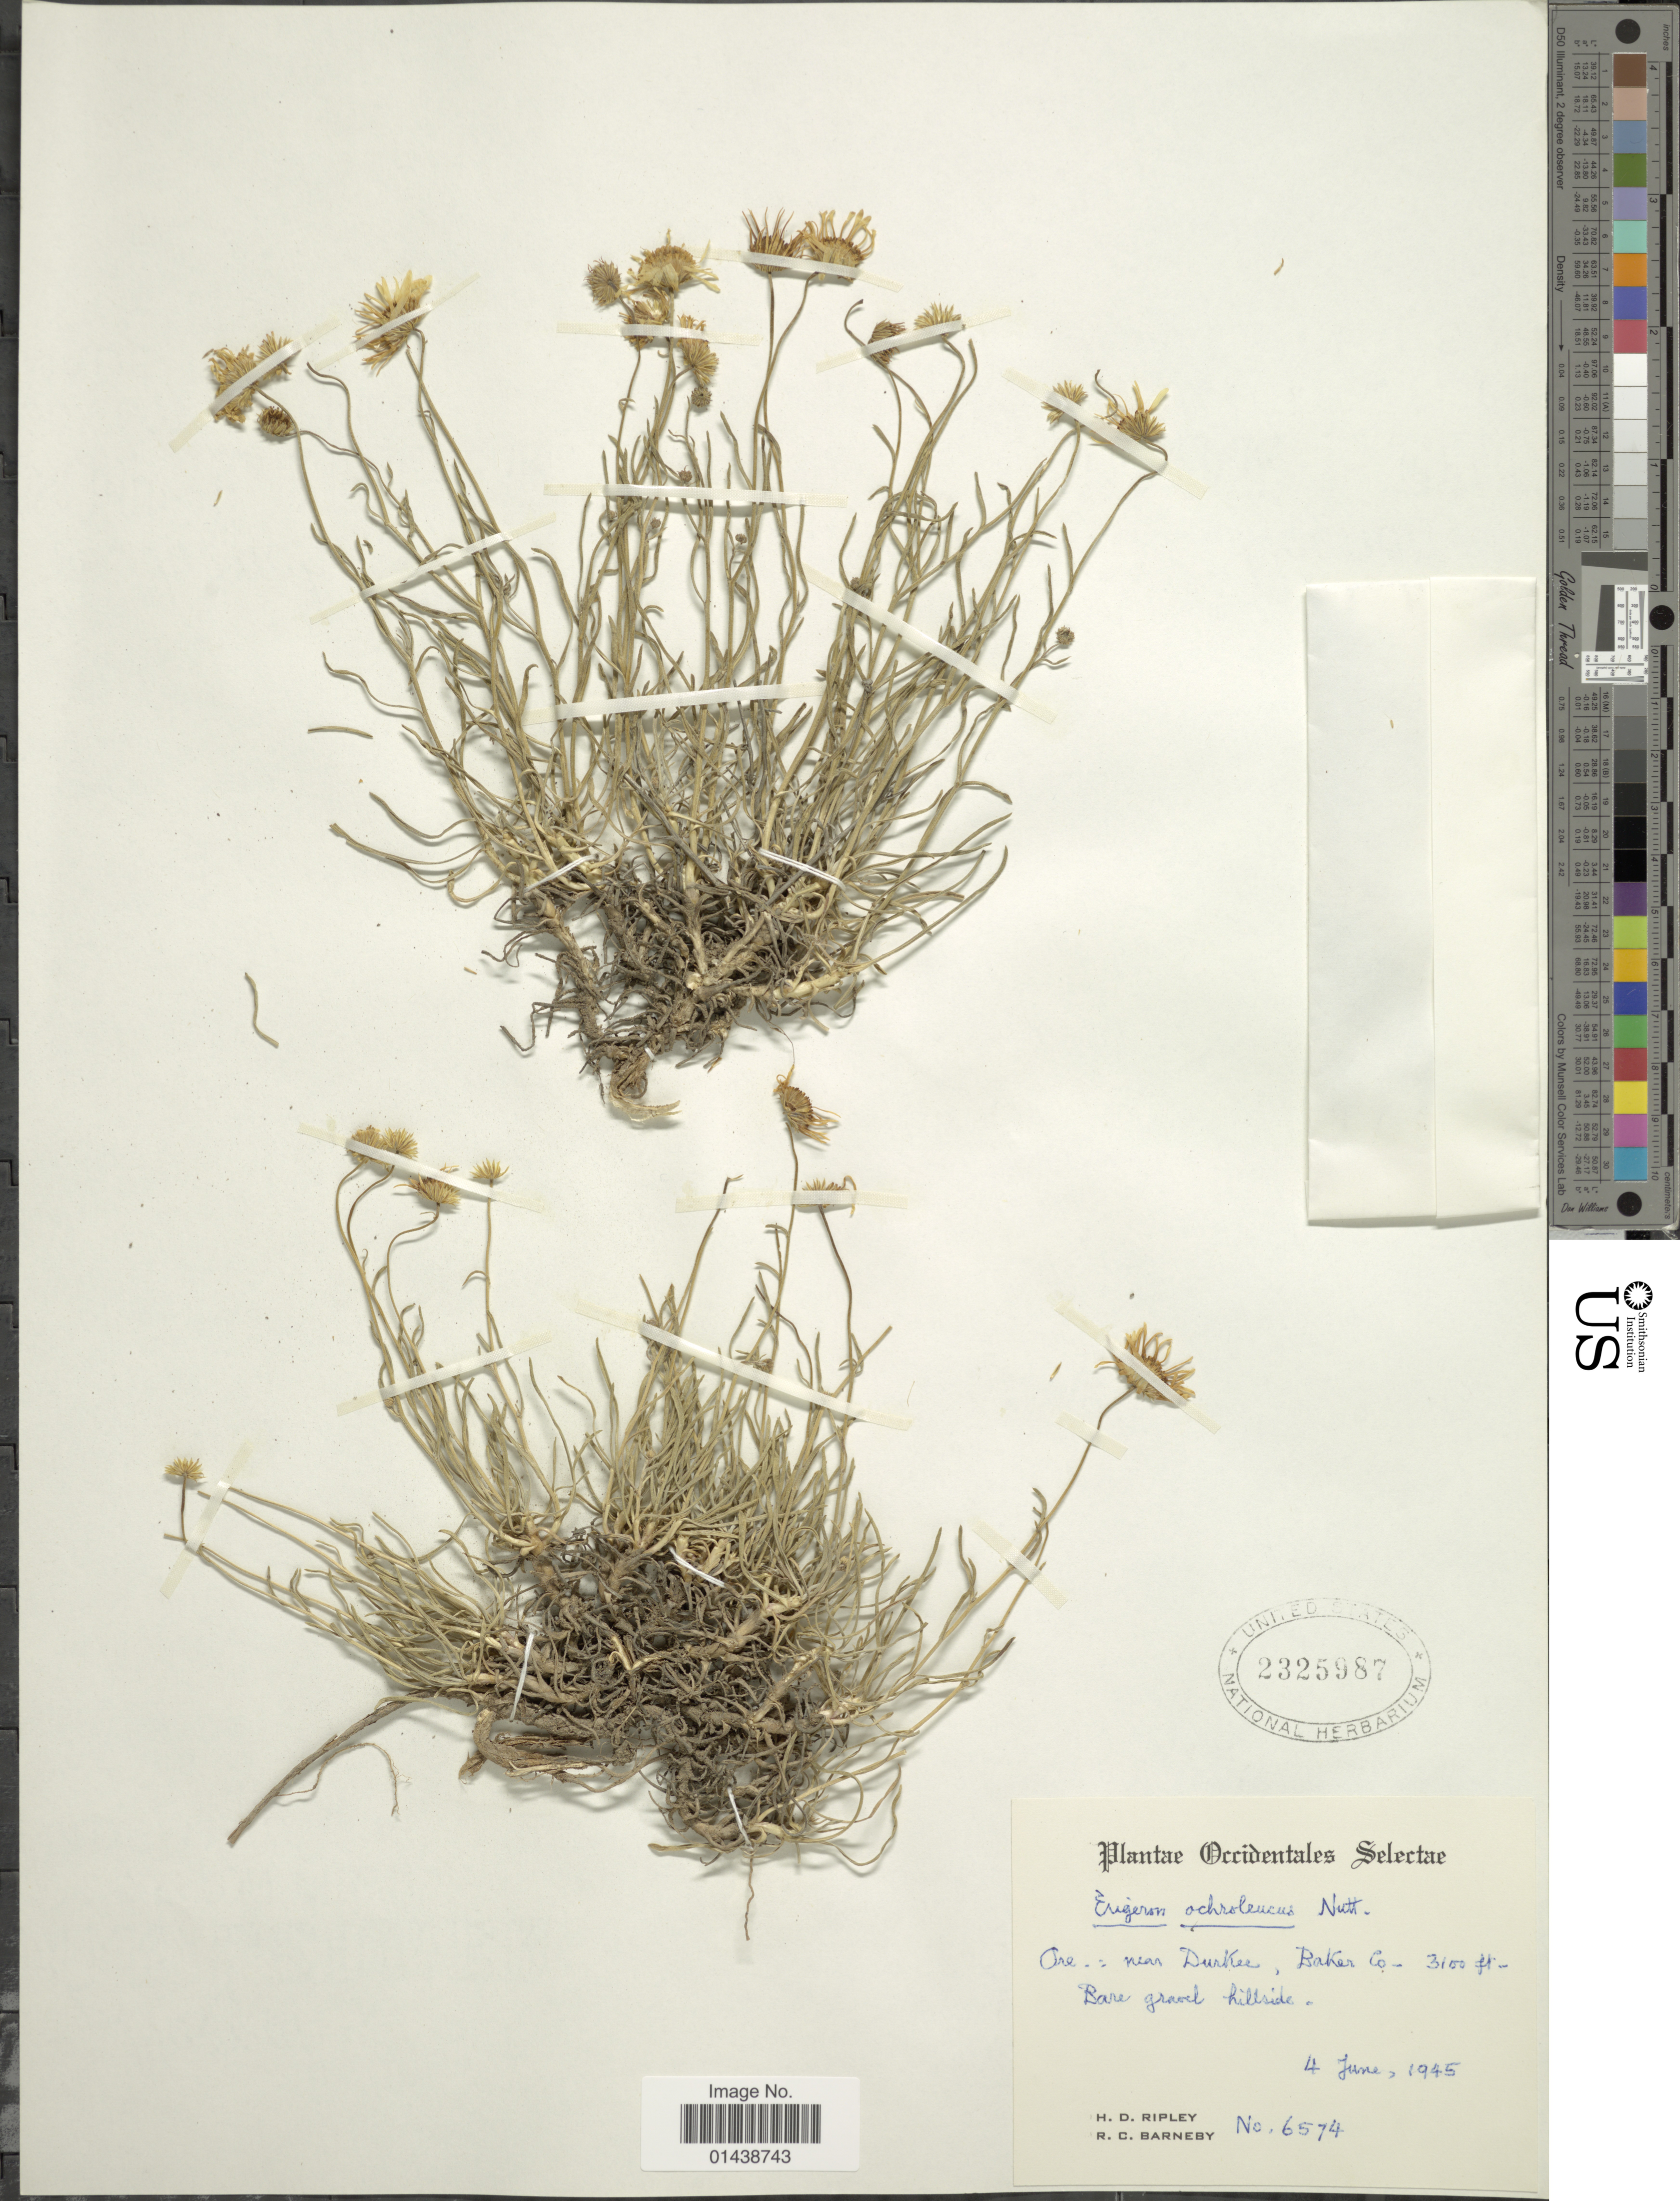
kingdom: Plantae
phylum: Tracheophyta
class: Magnoliopsida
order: Asterales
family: Asteraceae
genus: Erigeron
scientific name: Erigeron ochroleucus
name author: Nutt.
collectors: H. Ripley & R. C. Barneby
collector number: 6574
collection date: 1945-06-04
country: United States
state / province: Oregon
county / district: Baker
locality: Near Durkee, Baker Co.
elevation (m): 945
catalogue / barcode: US 2325987